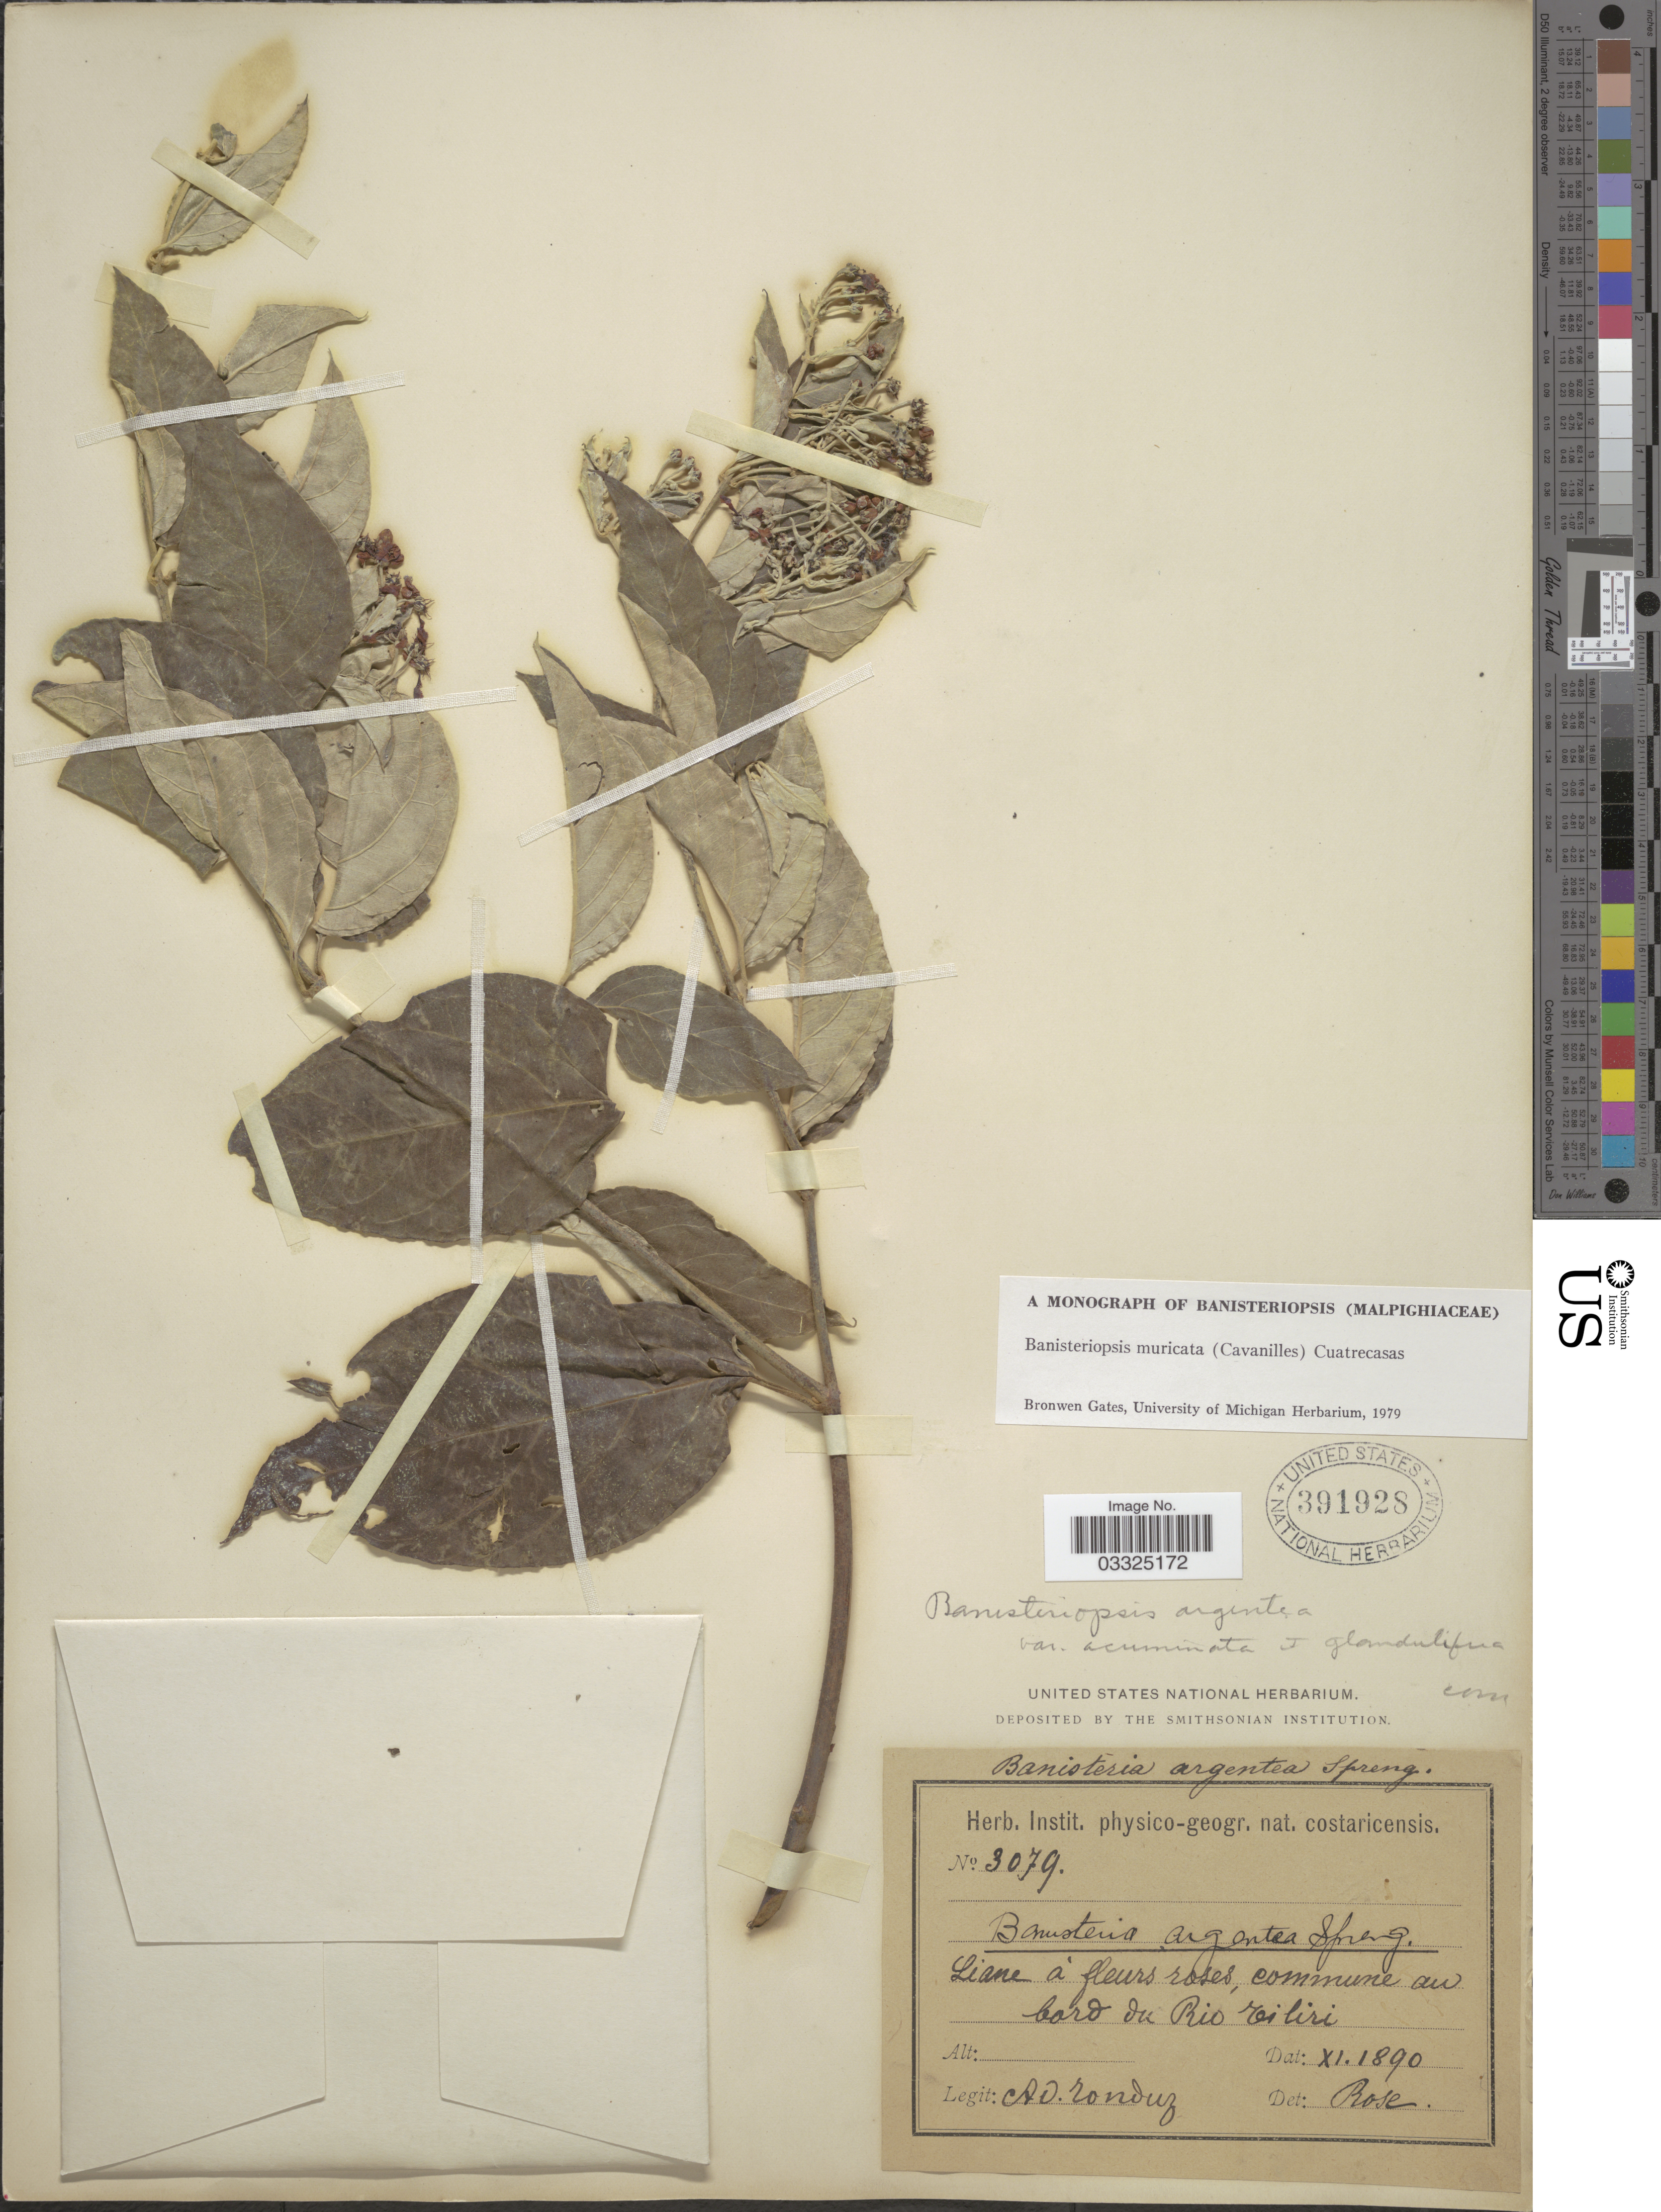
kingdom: Plantae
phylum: Tracheophyta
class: Magnoliopsida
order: Malpighiales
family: Malpighiaceae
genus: Banisteriopsis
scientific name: Banisteriopsis muricata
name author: (Cav.) Cuatrec.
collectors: A. Tonduz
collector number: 3079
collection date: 1890-11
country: Costa Rica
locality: Commune au bord de Rio Tiliri.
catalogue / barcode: US 391928